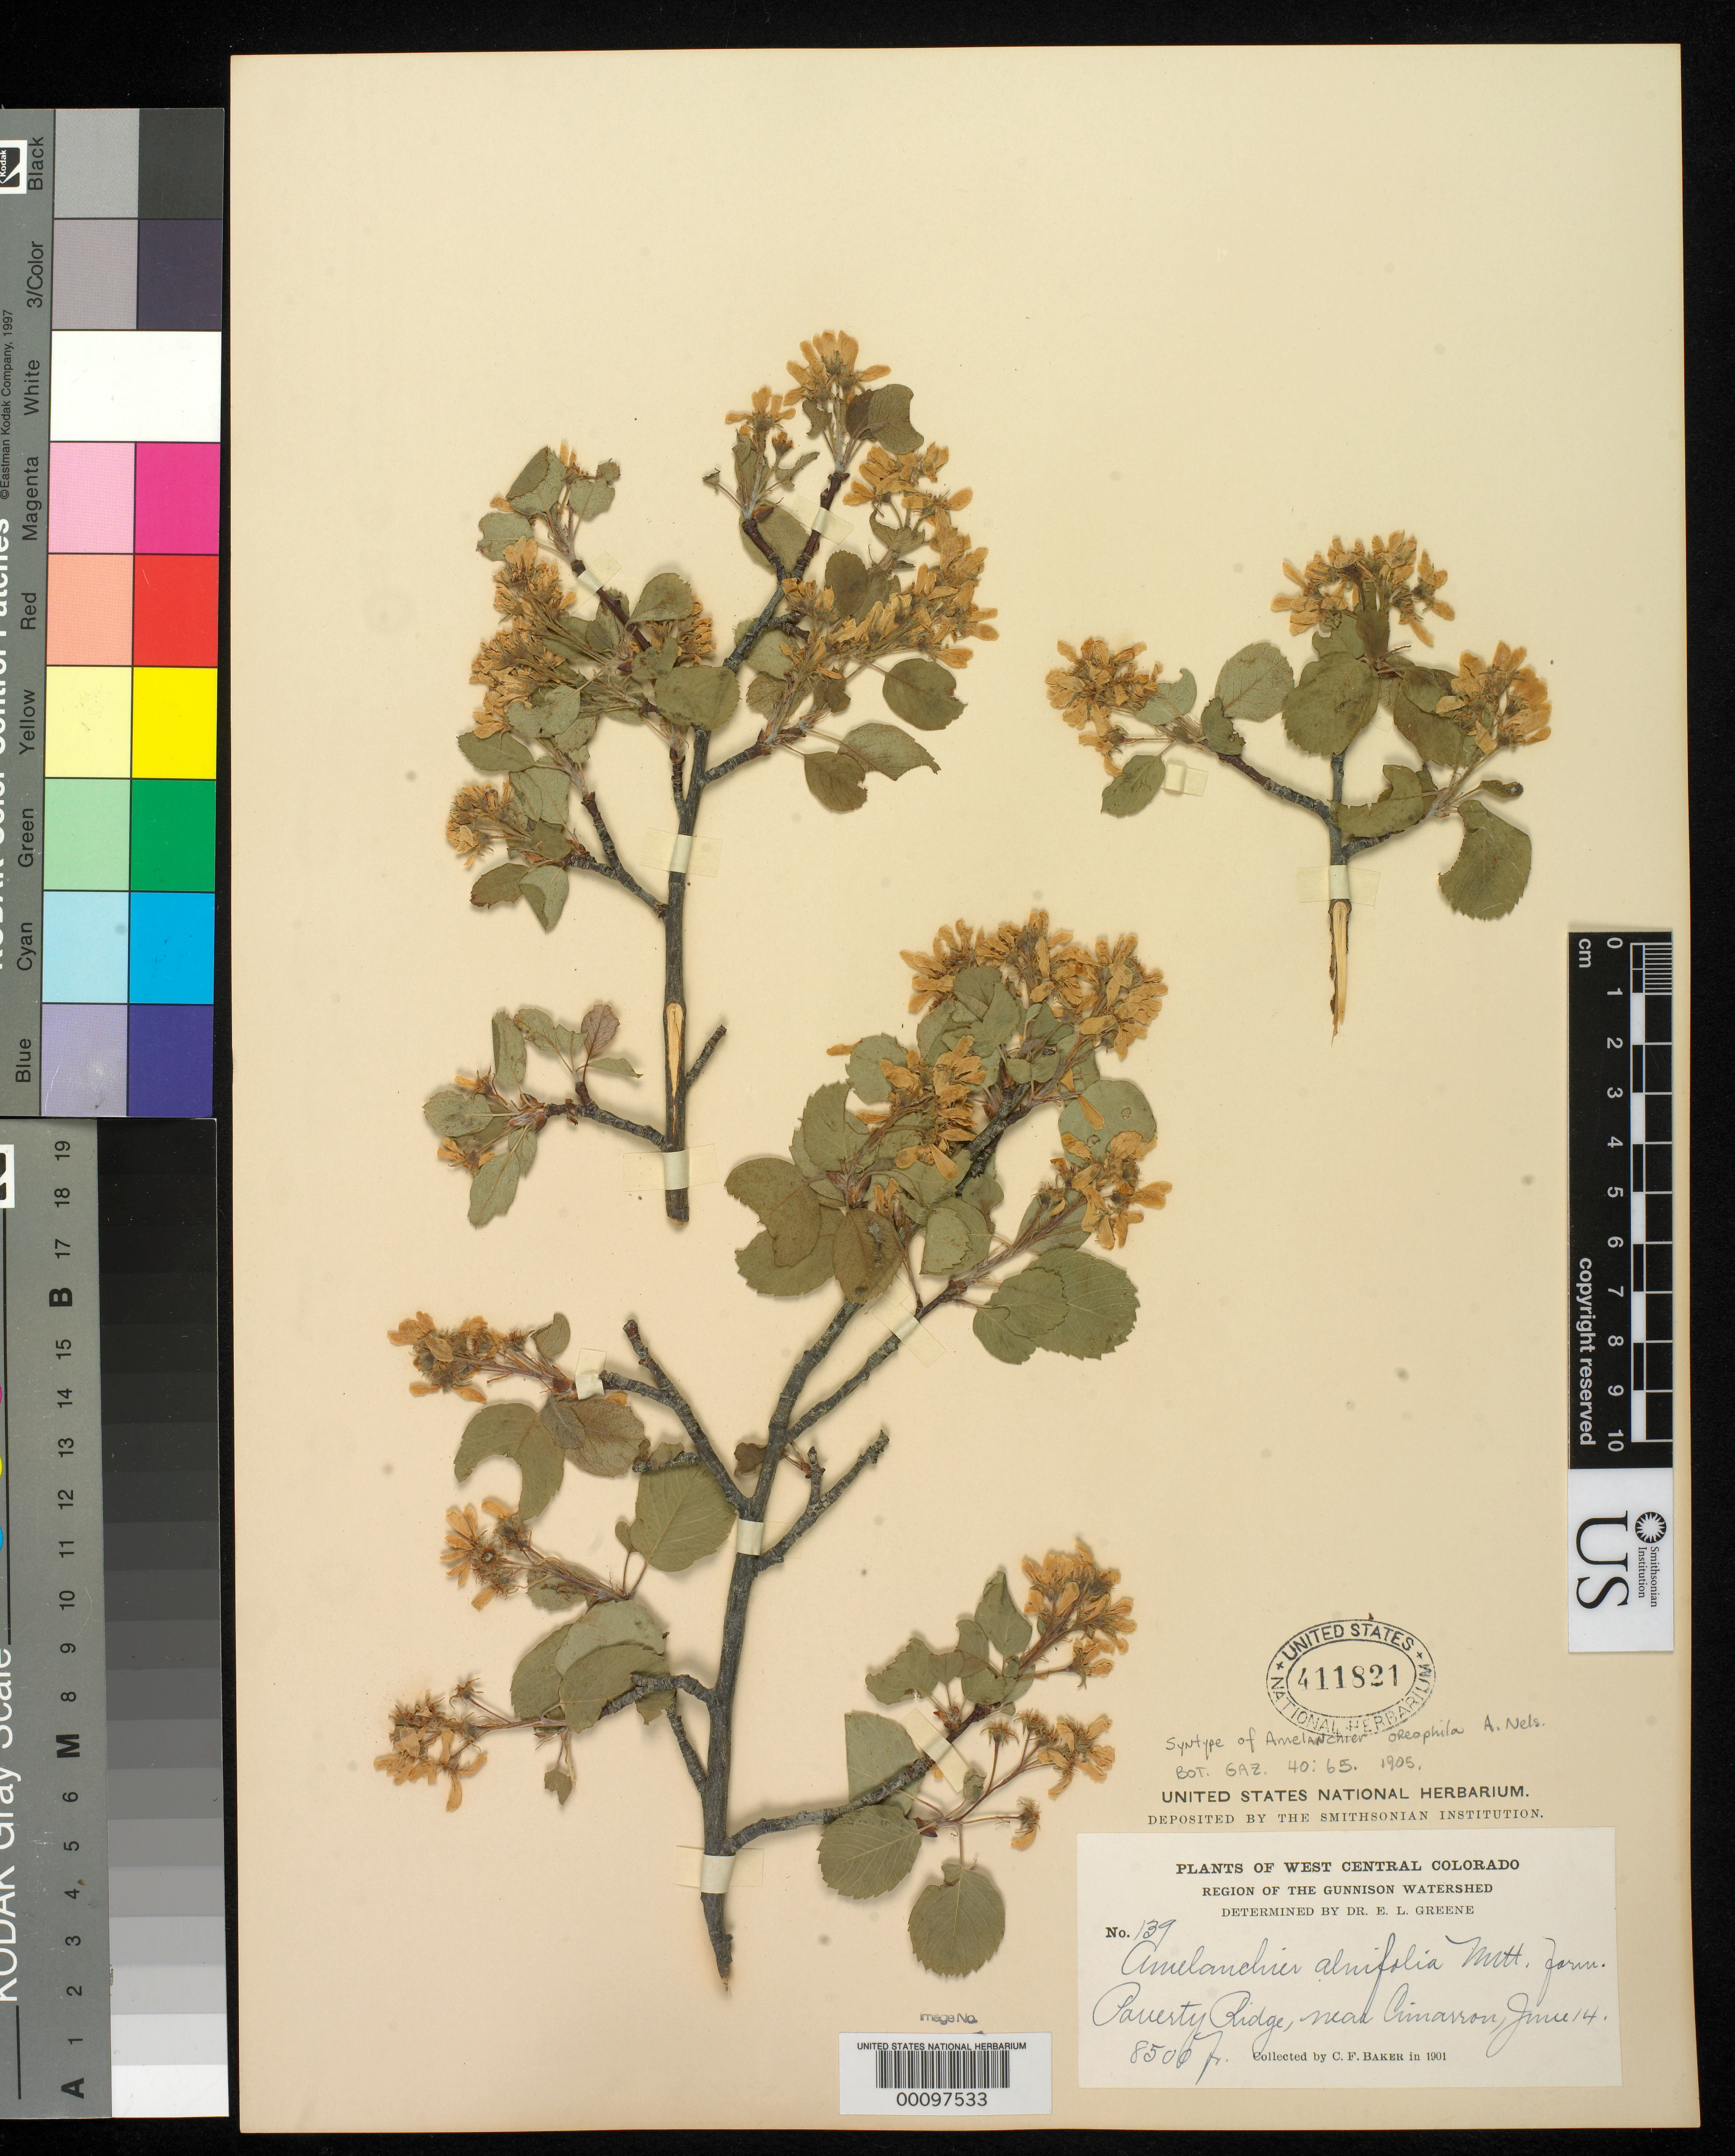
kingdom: Plantae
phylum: Tracheophyta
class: Magnoliopsida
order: Rosales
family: Rosaceae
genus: Amelanchier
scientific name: Amelanchier oreophila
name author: A. Nelson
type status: Syntype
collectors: C. F. Baker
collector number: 139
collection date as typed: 14 Jun 1901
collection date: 1901-06-14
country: United States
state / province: Colorado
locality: Poverty Ridge near Cimarron; alt. 8500 ft.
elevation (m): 2591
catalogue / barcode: US 411821